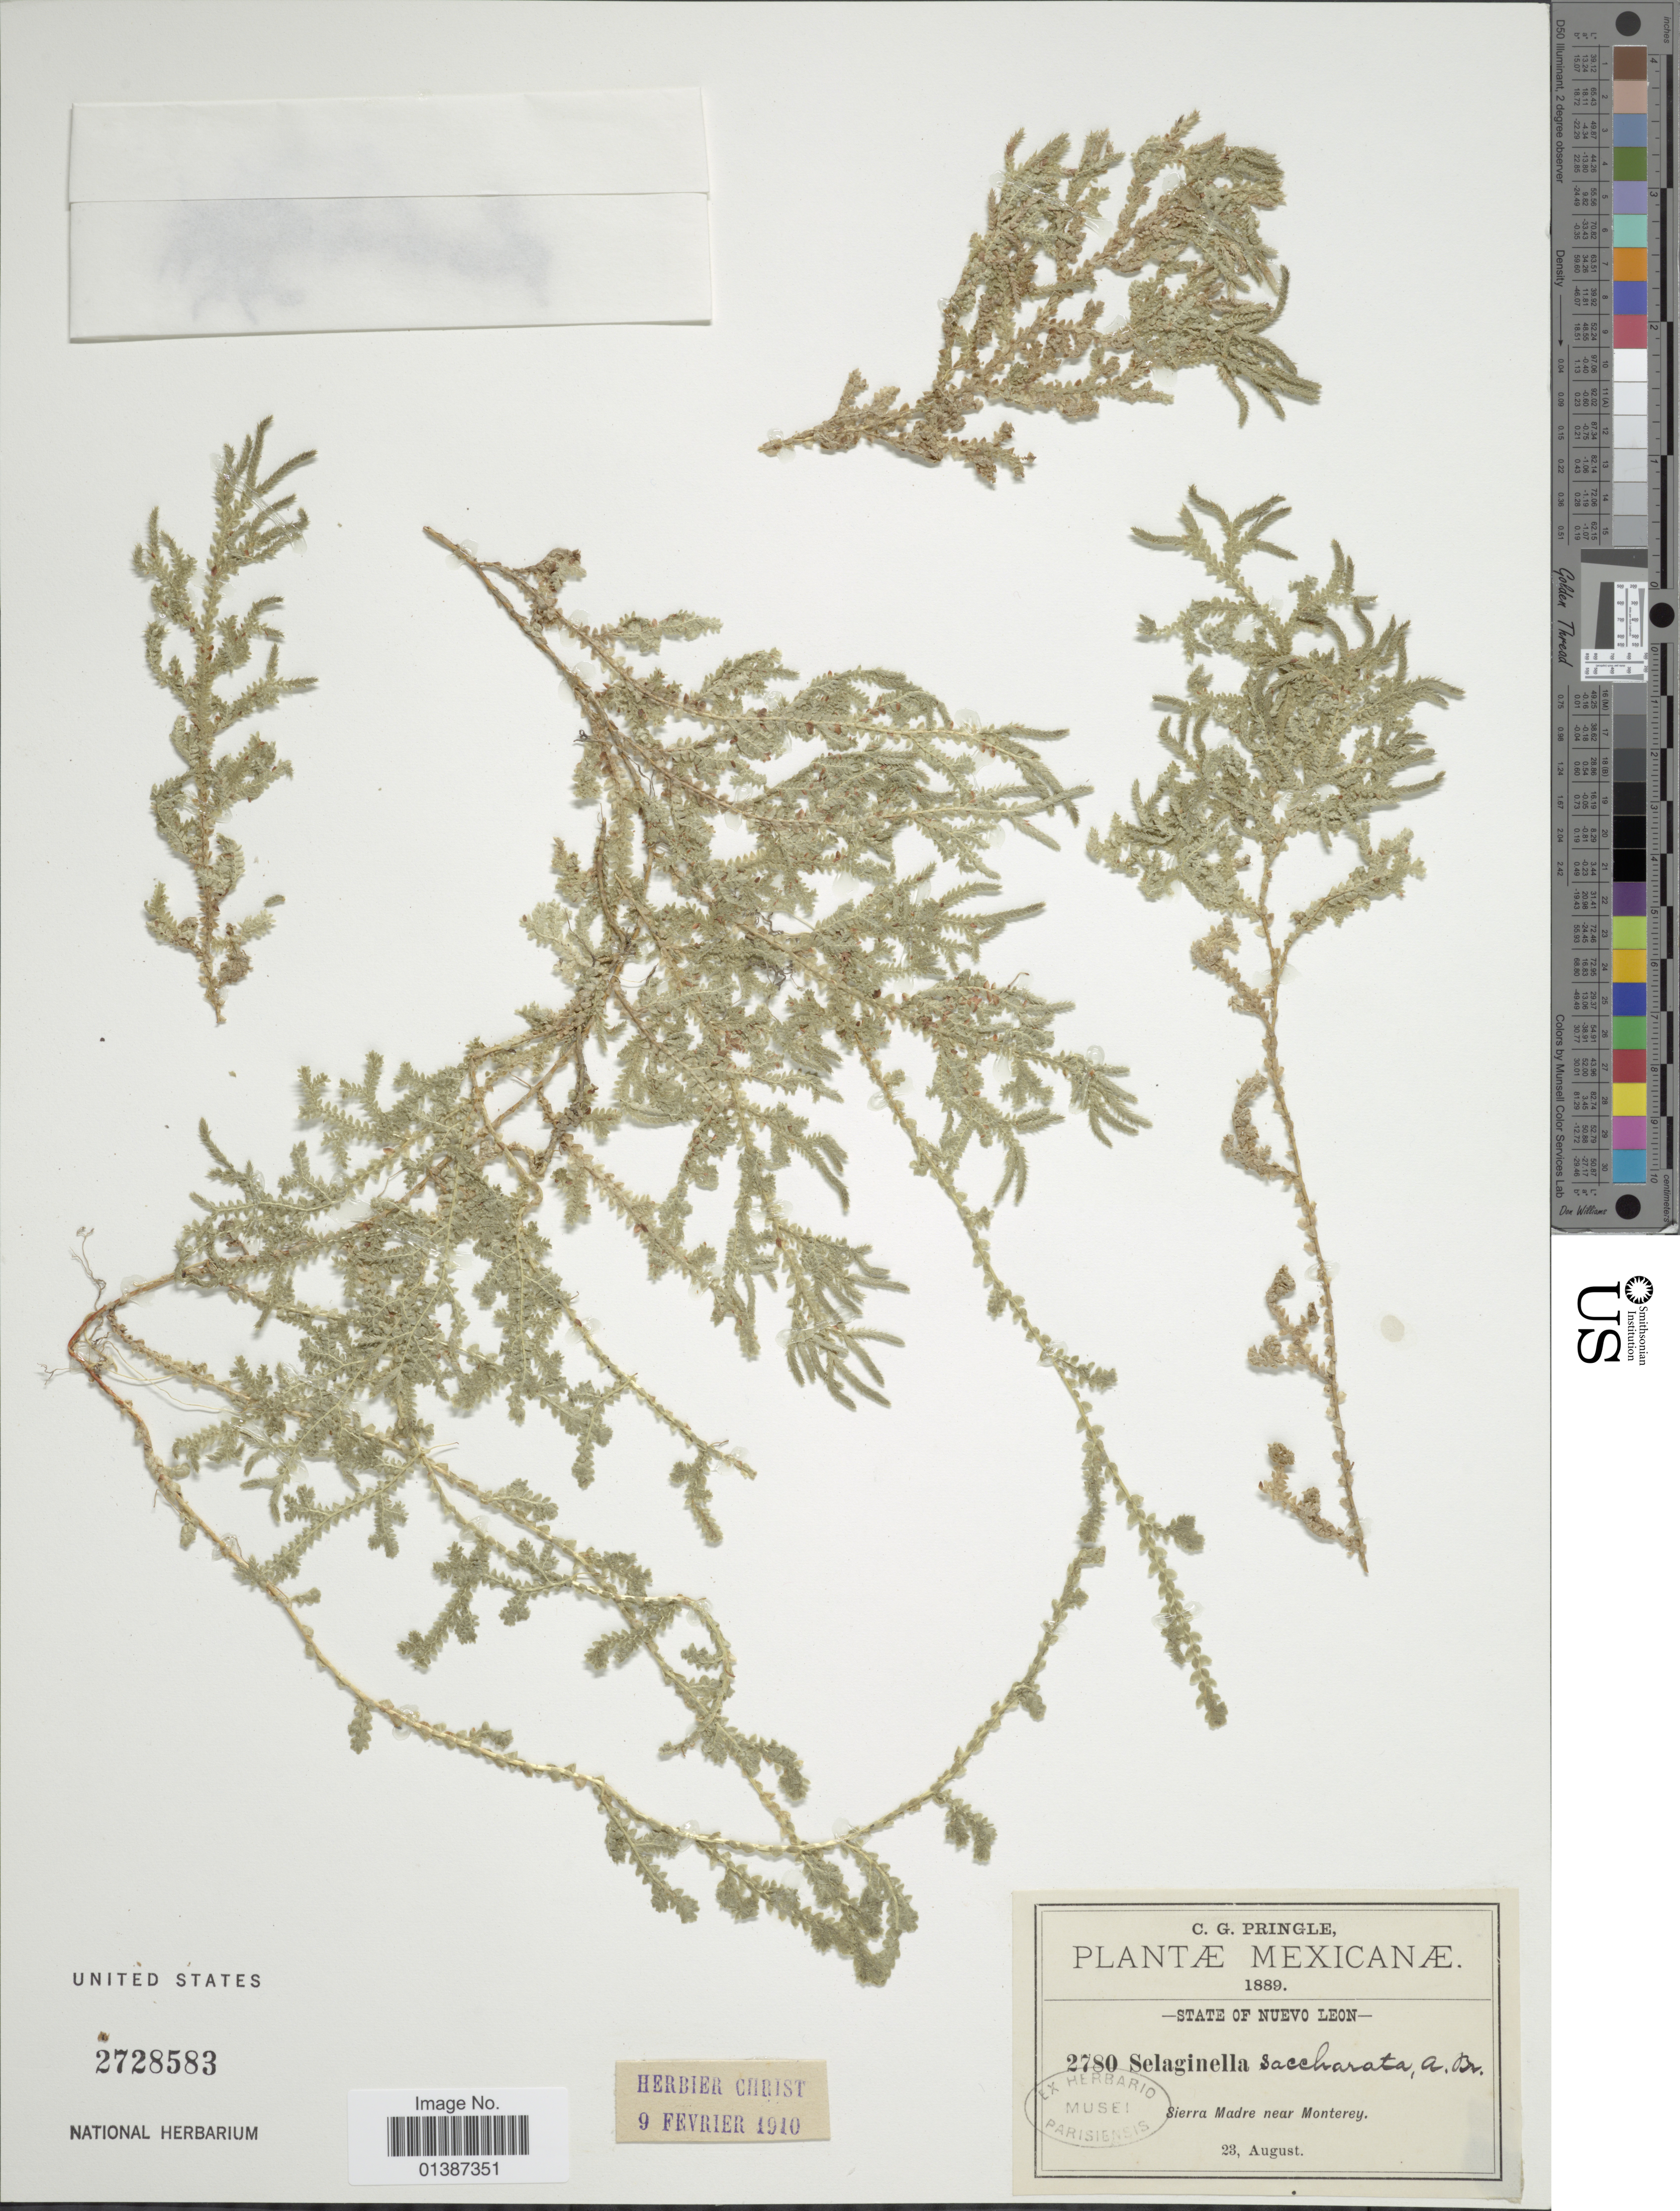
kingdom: Plantae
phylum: Tracheophyta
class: Lycopodiopsida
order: Selaginellales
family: Selaginellaceae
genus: Selaginella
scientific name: Selaginella delicatissima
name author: Linden ex A. Braun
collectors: C. G. Pringle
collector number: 2780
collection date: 1889-08-23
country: Mexico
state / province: Nuevo León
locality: State of Nuevo Leon, Sierra madre near Monterey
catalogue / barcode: US 2728583